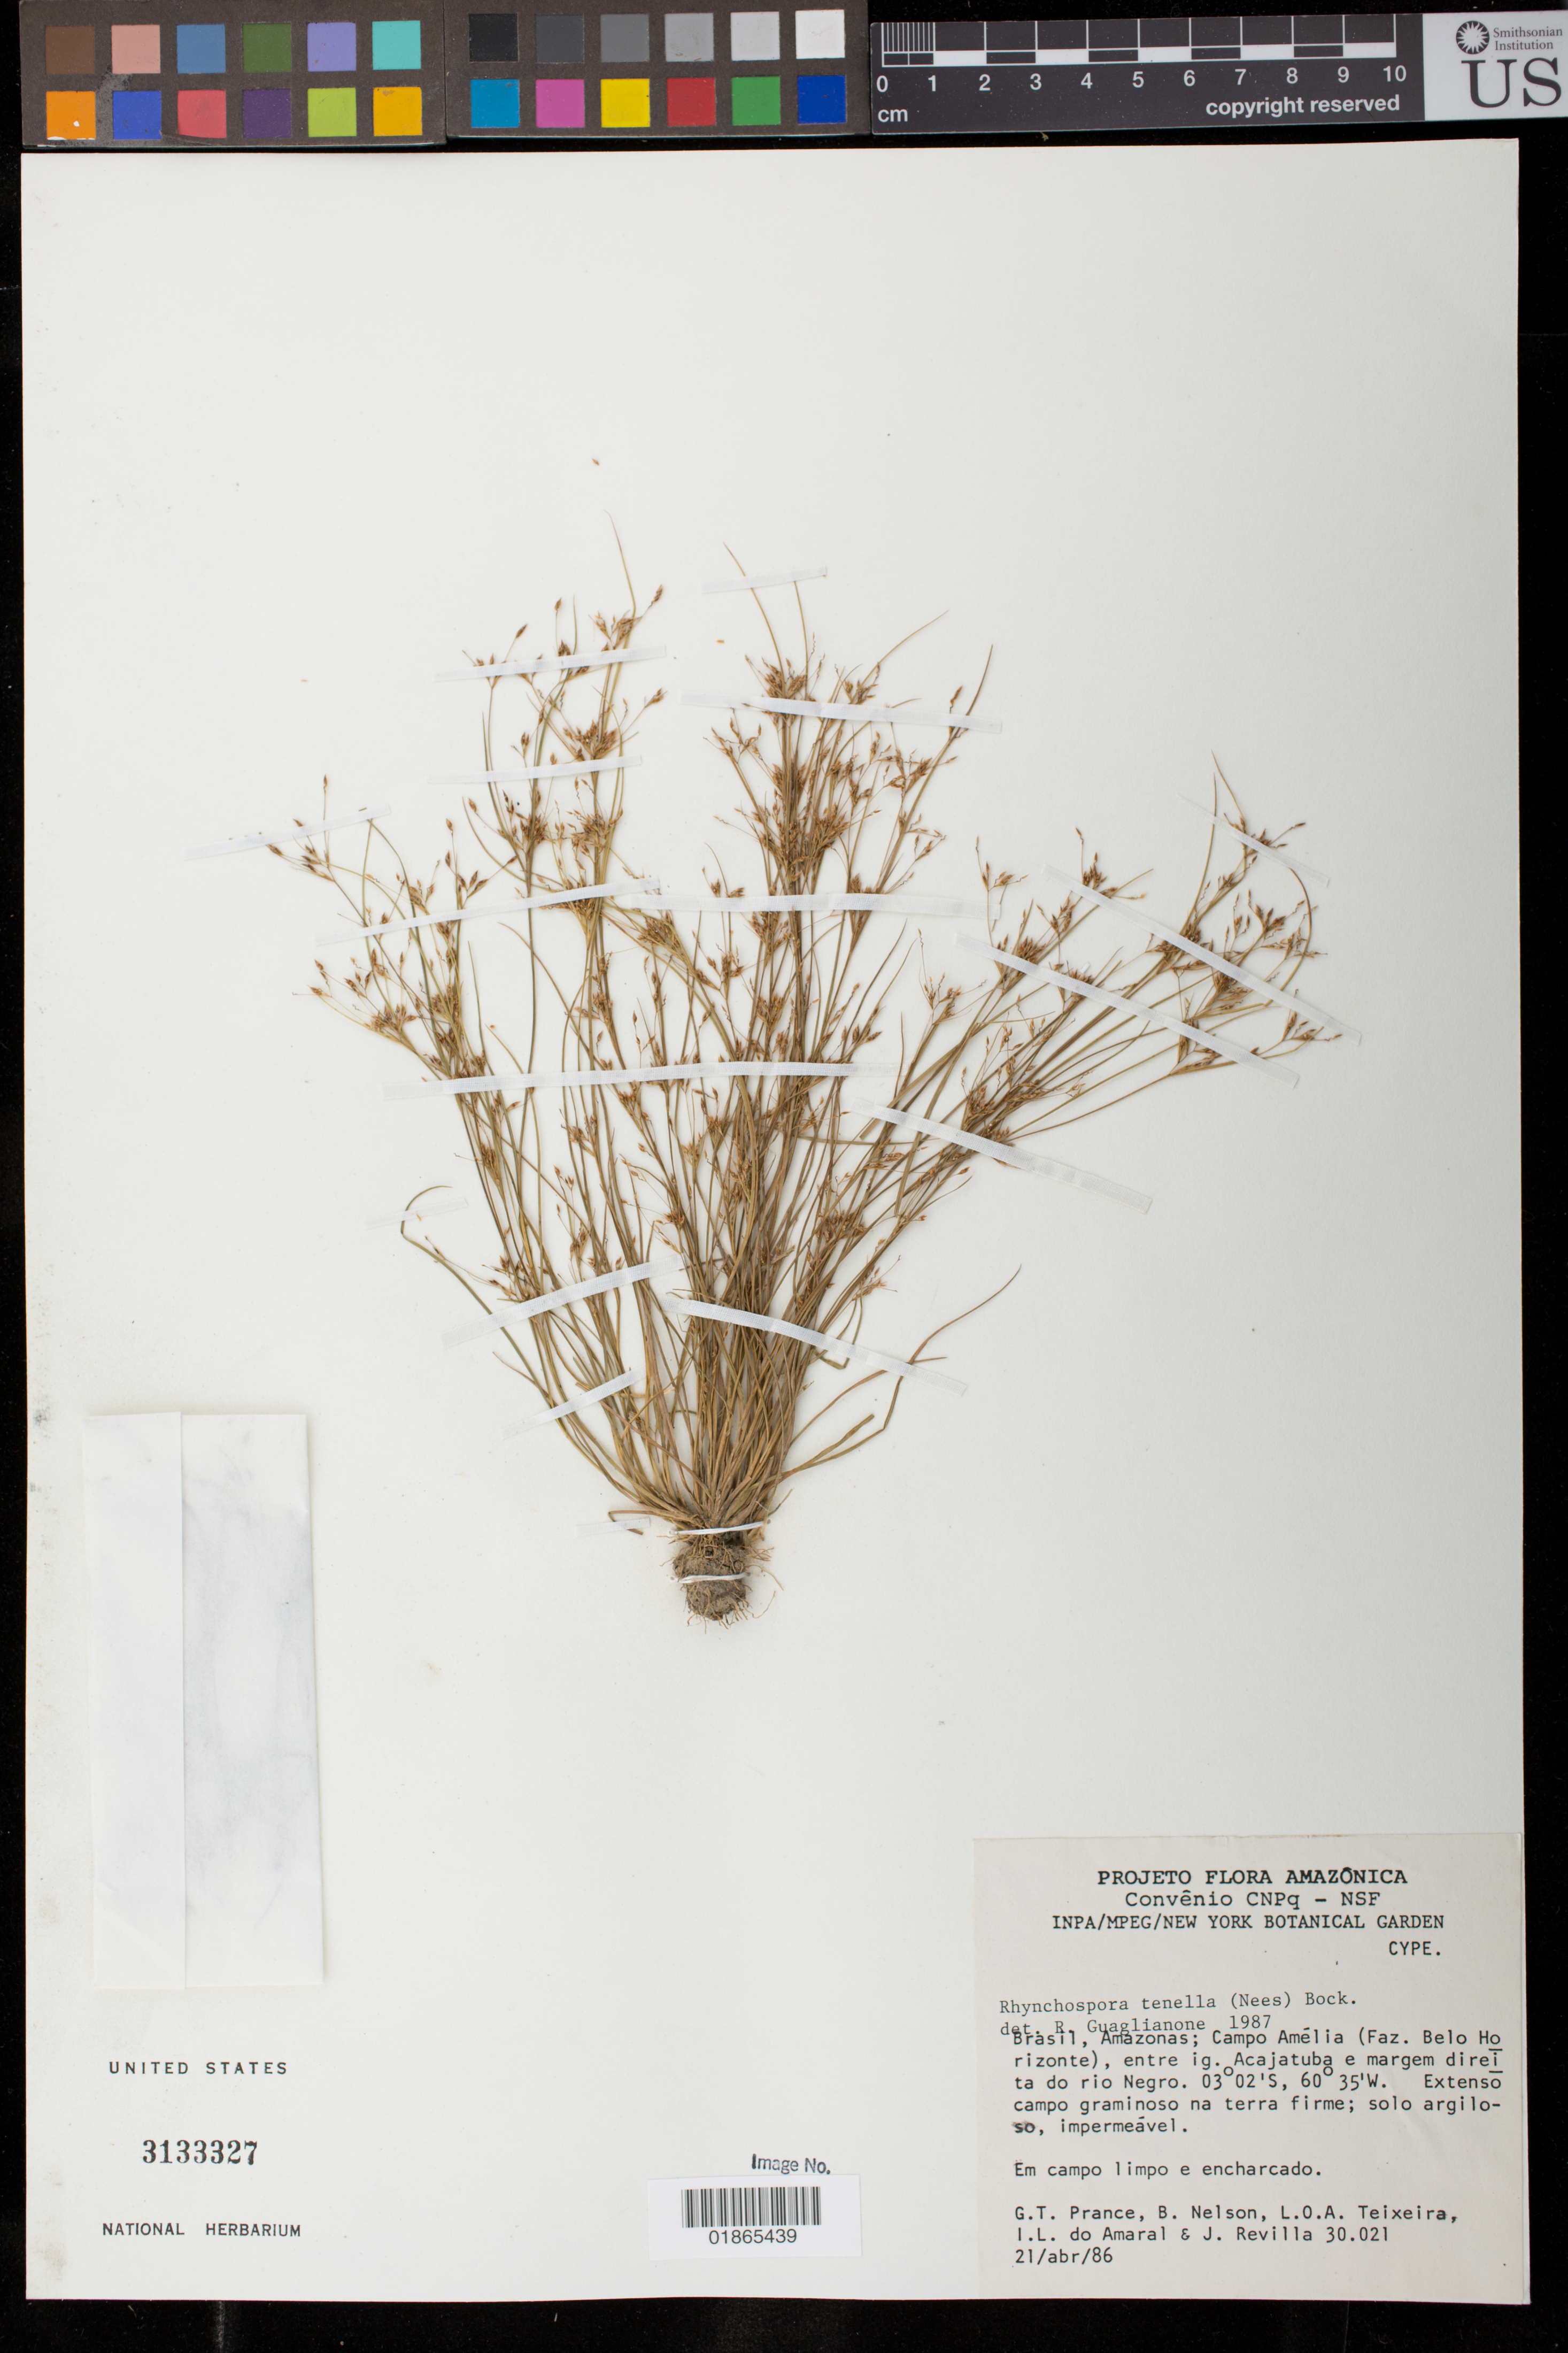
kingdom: Plantae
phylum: Tracheophyta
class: Liliopsida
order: Poales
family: Cyperaceae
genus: Rhynchospora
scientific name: Rhynchospora tenella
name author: (Nees) Boeckeler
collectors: G. T. Prance, B. W. Nelson, L. O. A. Teixeira, I. L. Amaral & J. Revilla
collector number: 30.021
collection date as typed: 21 Apr 1986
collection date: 1986-04-21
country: Brazil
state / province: Amazonas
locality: Campo Amelia (Faz. Belo Horizonte), entre ig. Acajatuba e margem direita do rio Negro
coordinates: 3 02 S, 60 35 W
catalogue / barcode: US 3133327